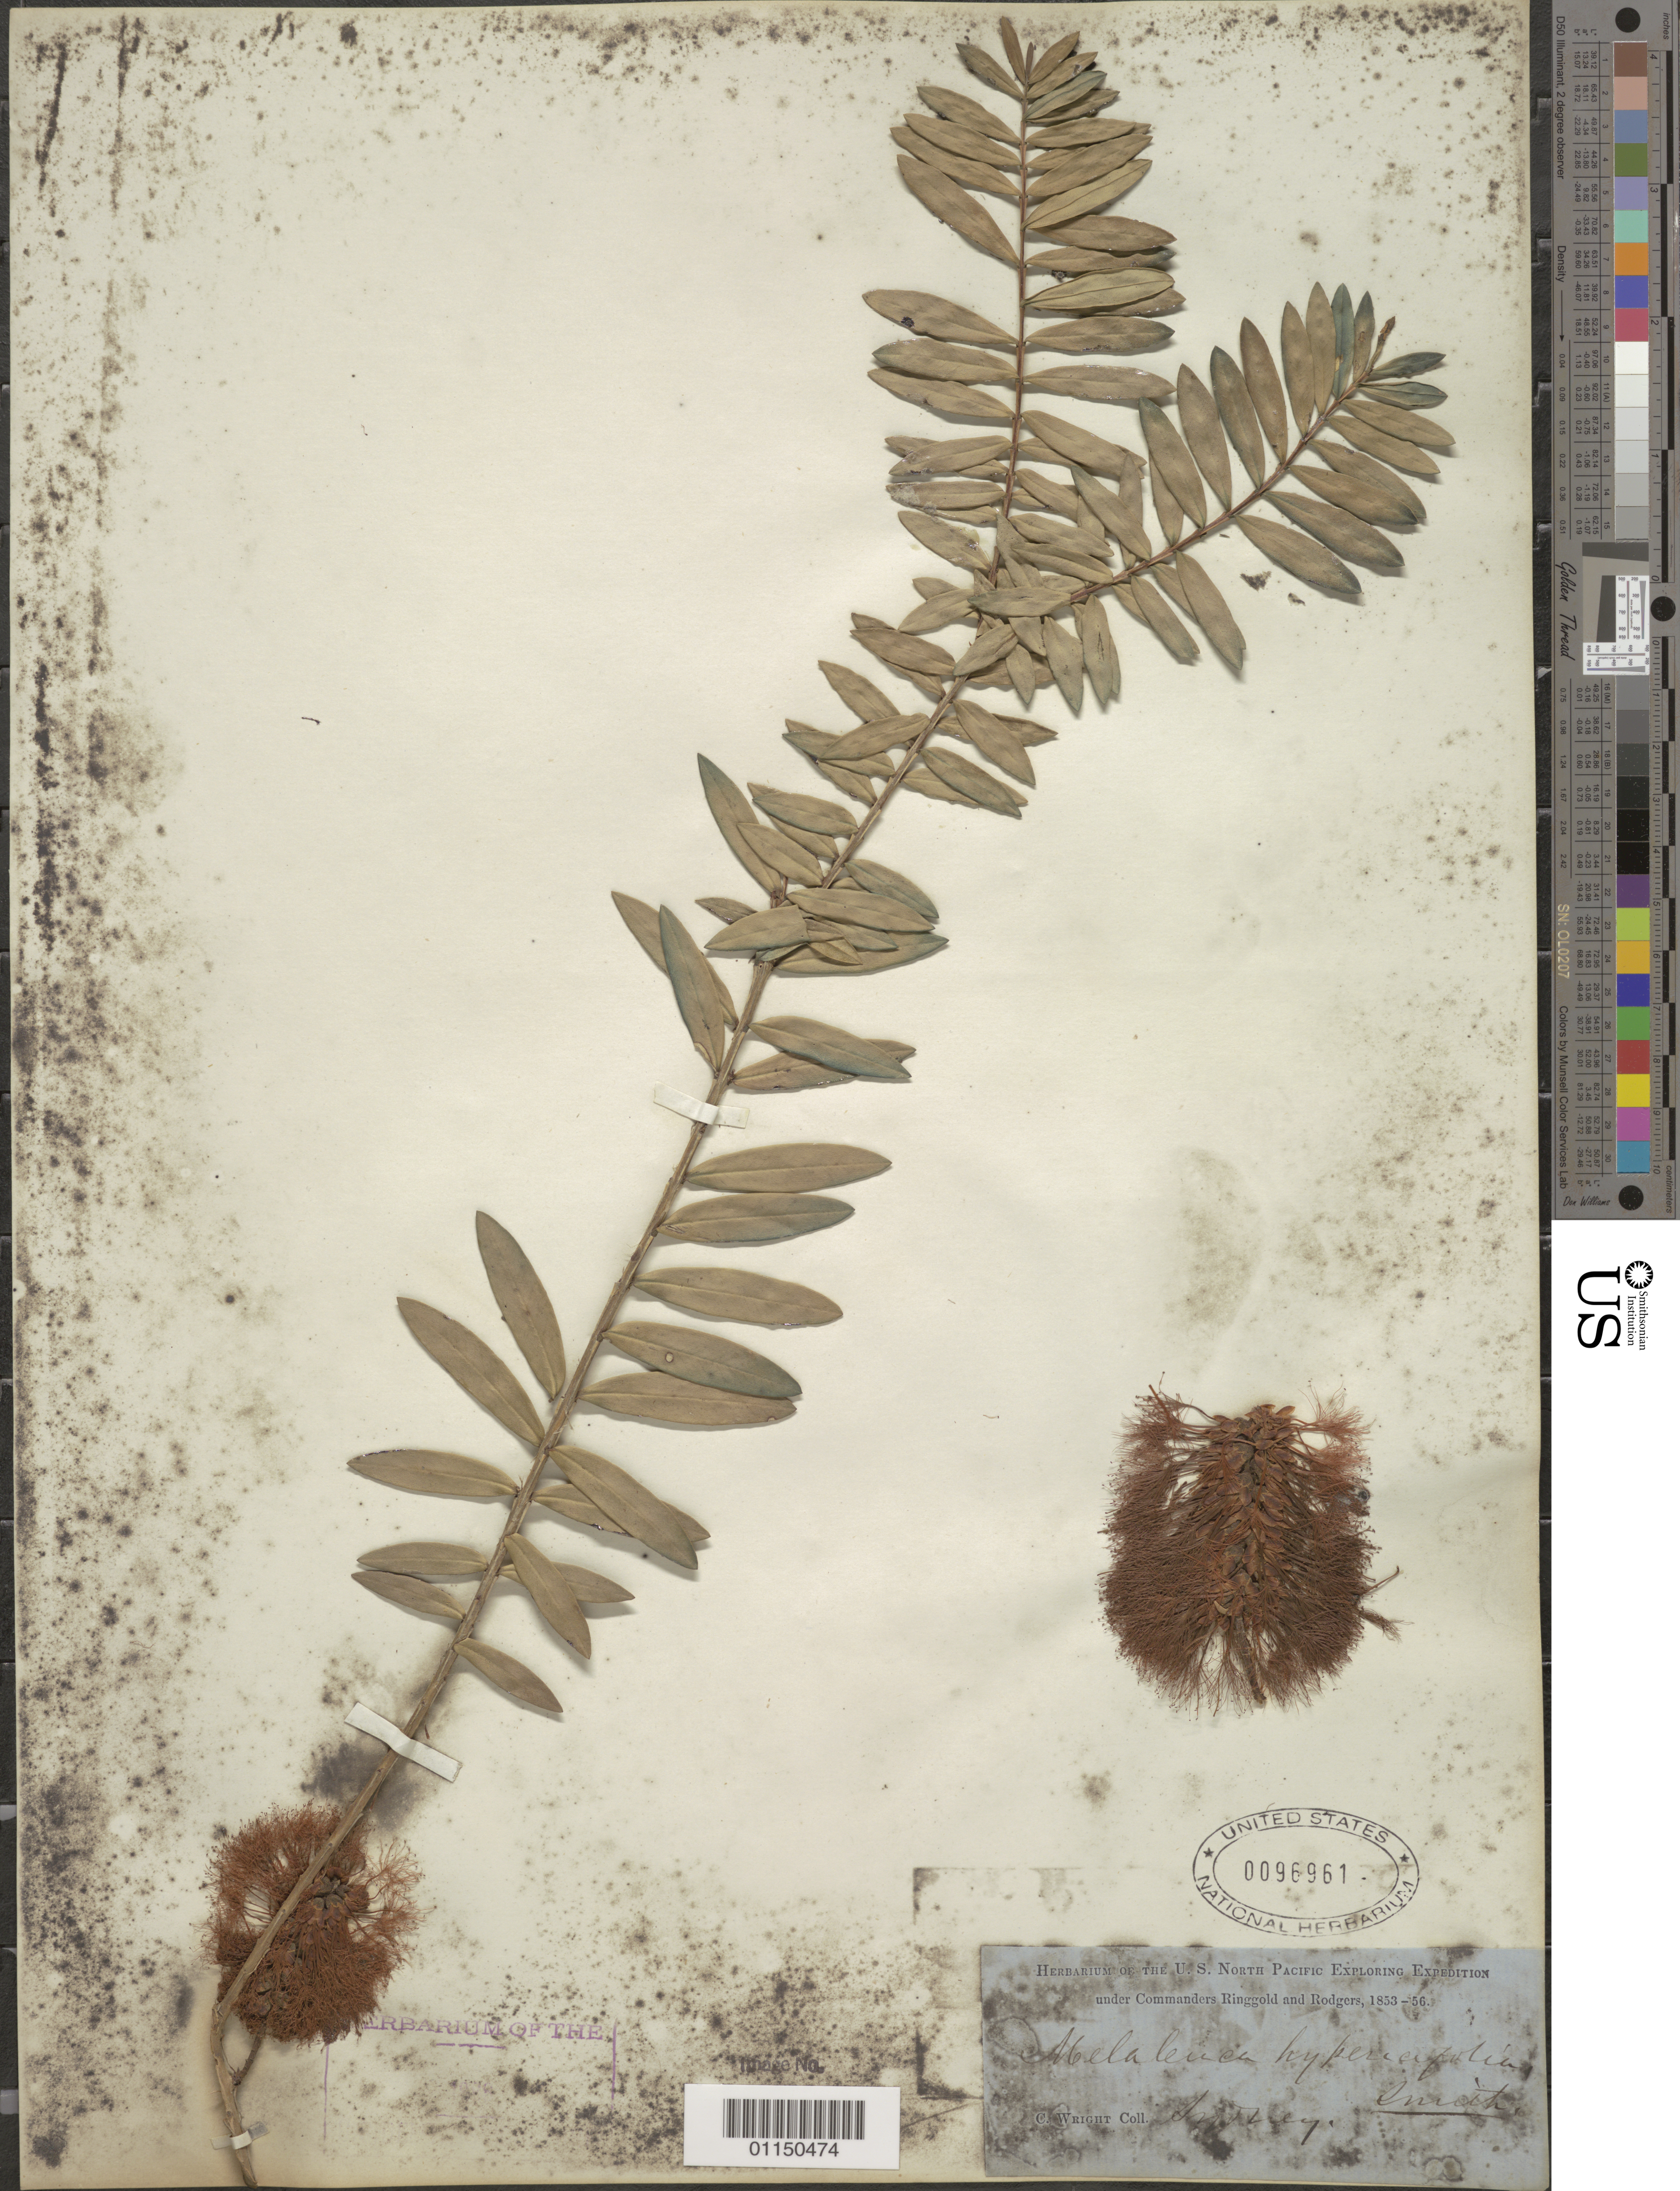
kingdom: Plantae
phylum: Tracheophyta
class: Magnoliopsida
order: Myrtales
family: Myrtaceae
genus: Melaleuca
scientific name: Melaleuca hypericifolia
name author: Sm.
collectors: C. Wright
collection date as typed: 1853 to -- -- 1856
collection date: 1853/1856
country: Australia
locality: Sydney.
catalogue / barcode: US 96961